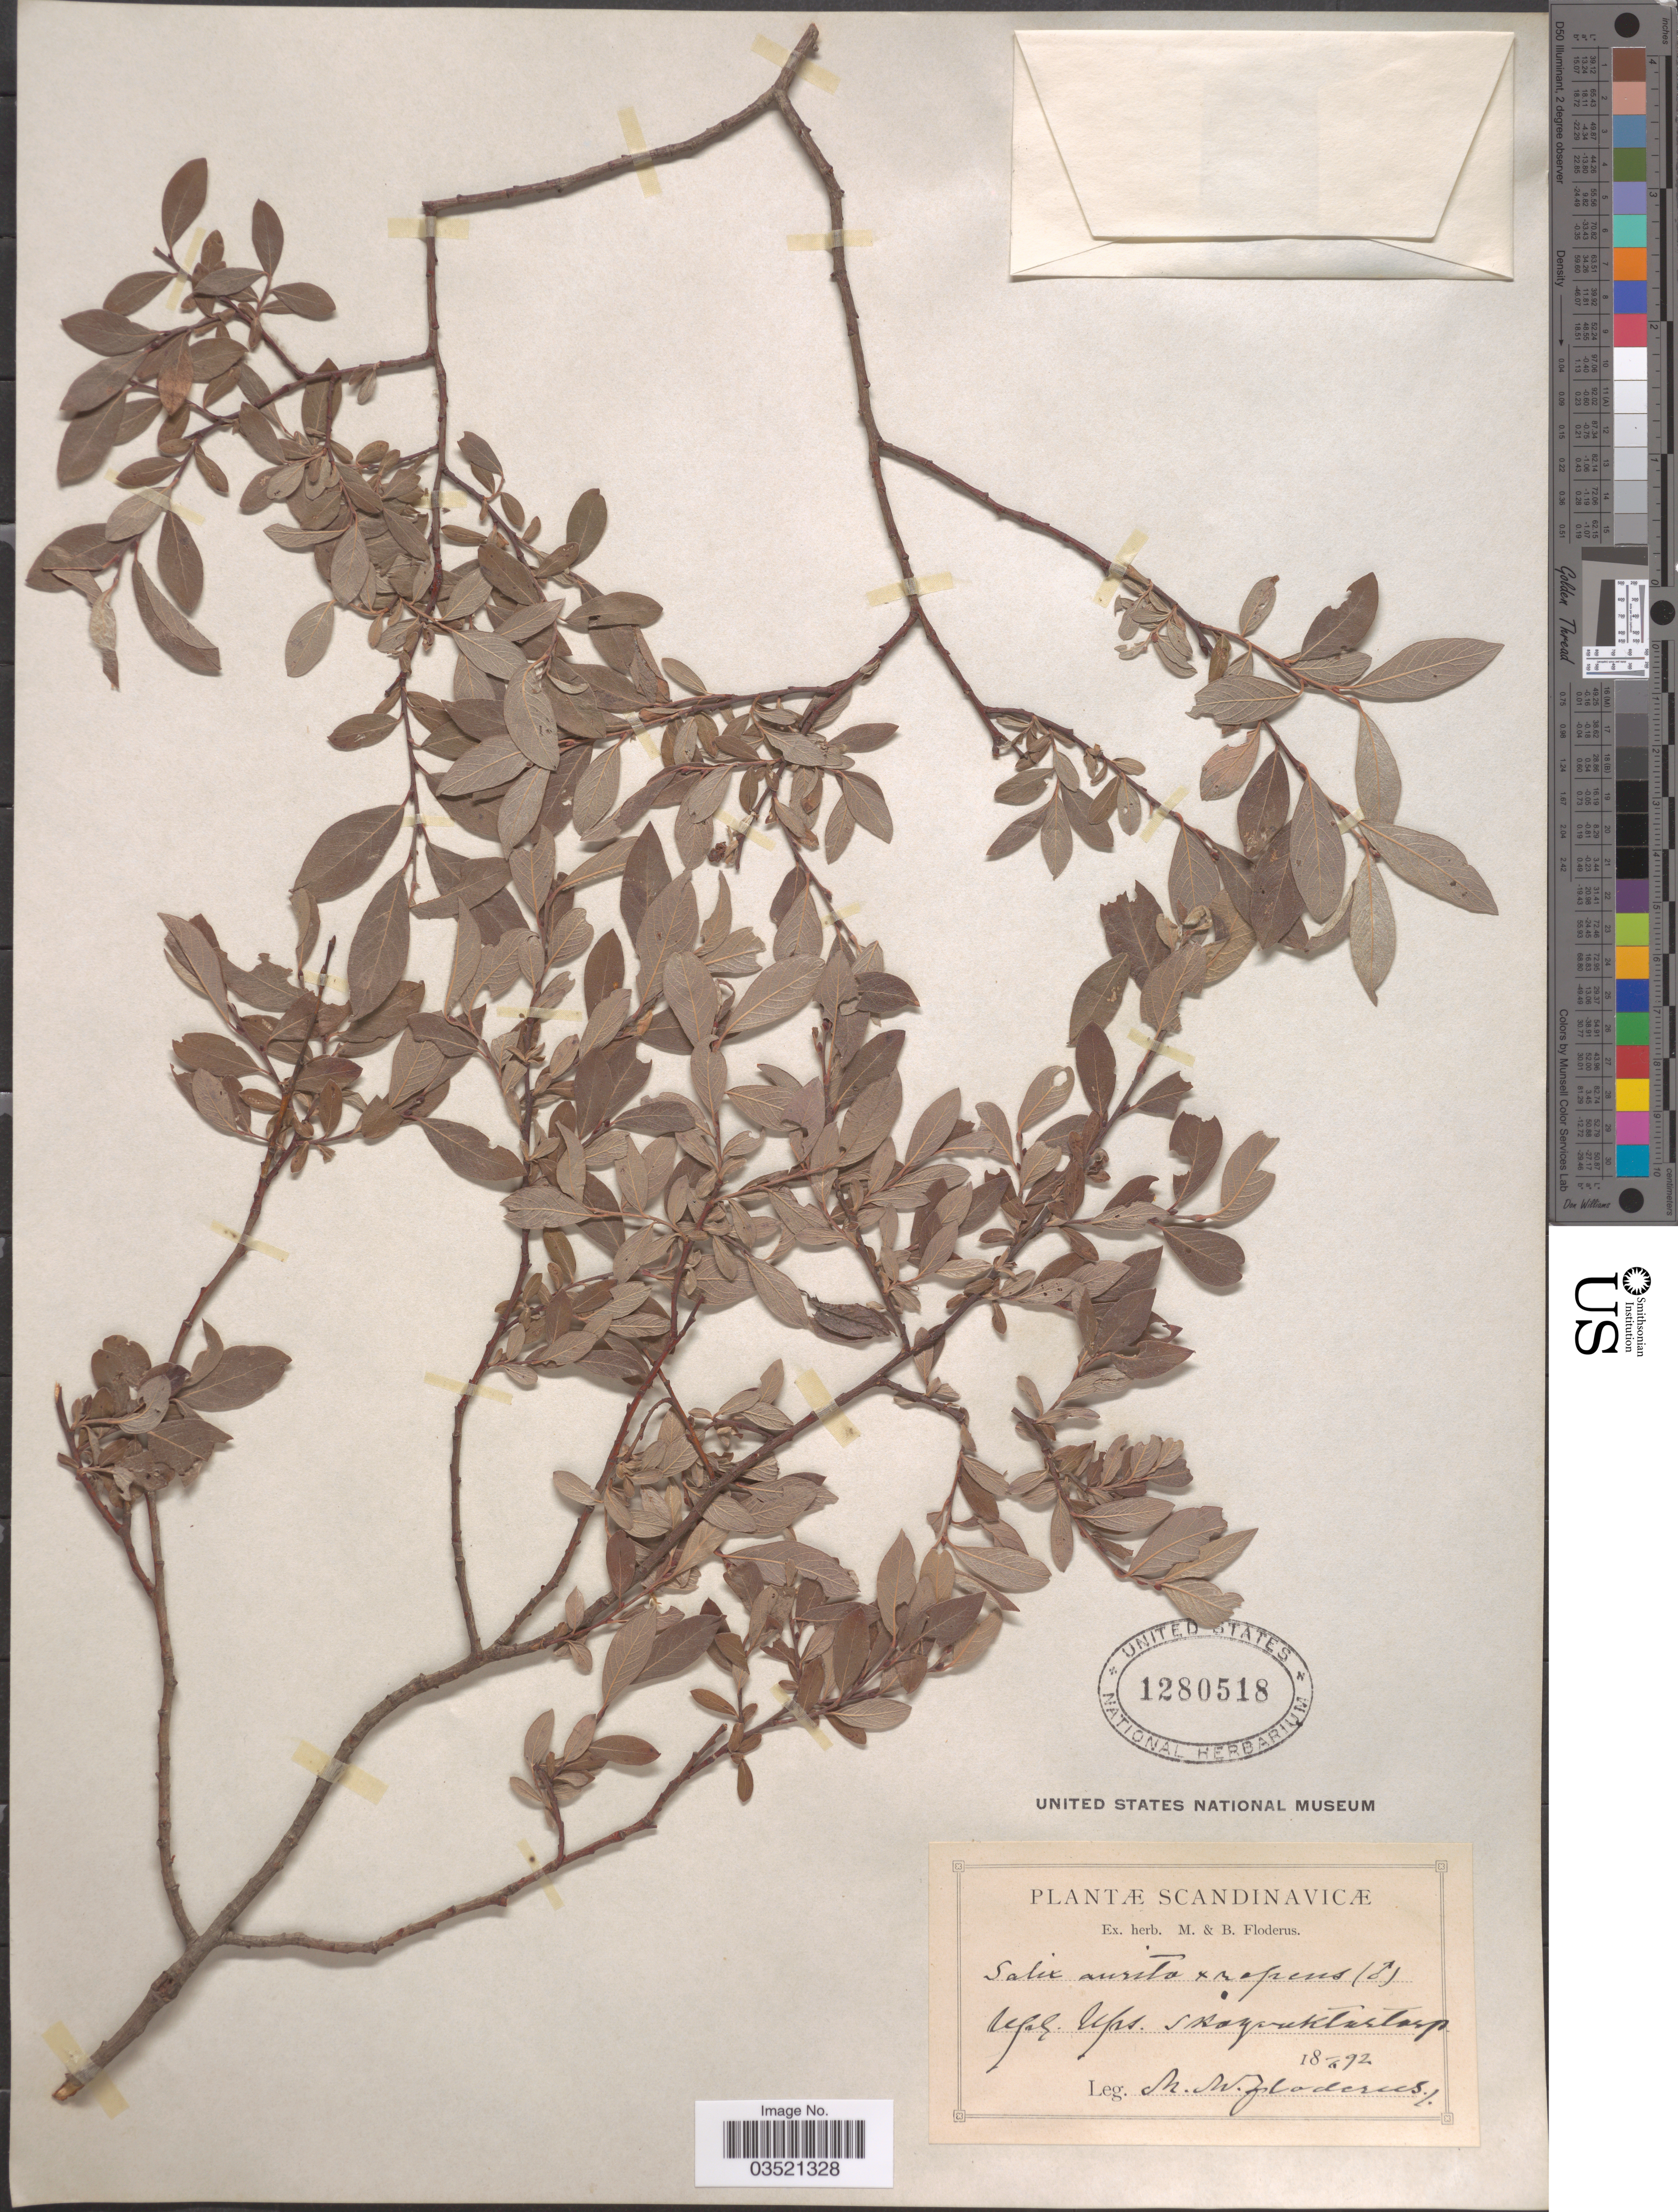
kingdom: Plantae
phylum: Tracheophyta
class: Magnoliopsida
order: Malpighiales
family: Salicaceae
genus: Salix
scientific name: Salix aurita x S. repens L.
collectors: M. Floderus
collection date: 1892-06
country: Sweden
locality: Scandinavicæ, Upl. Ups. skogsprukturtorp.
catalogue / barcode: US 1280518